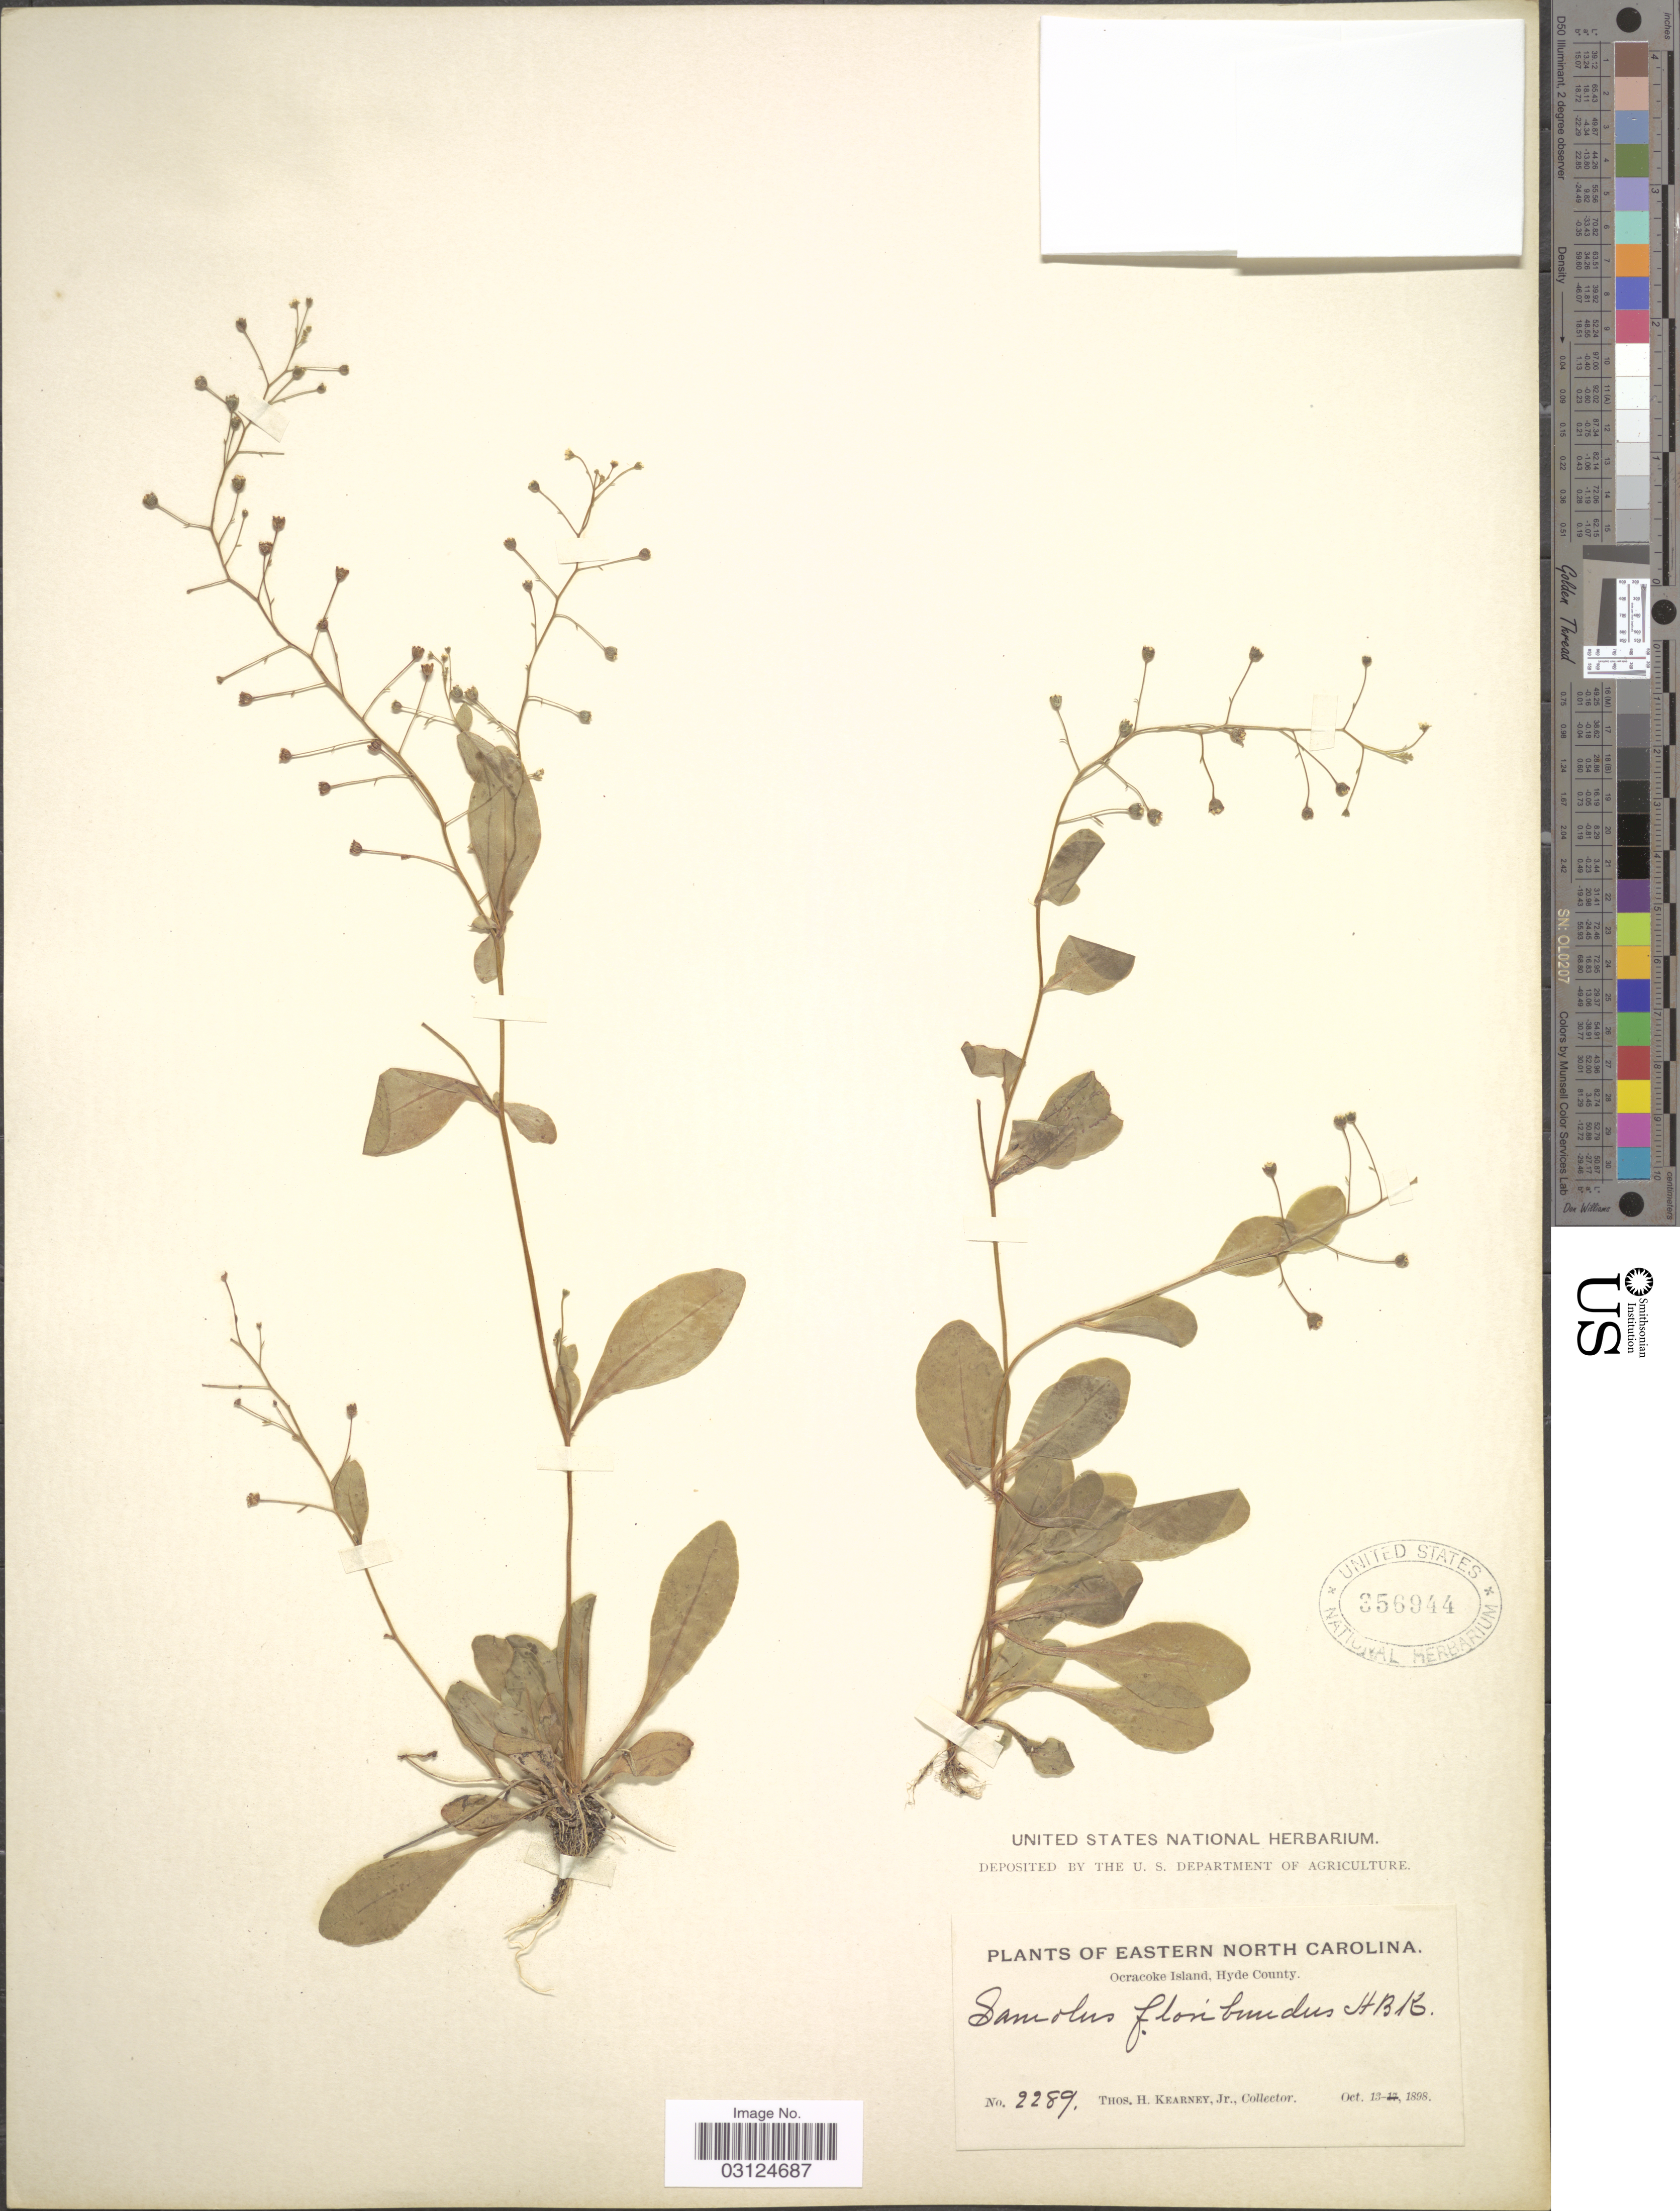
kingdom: Plantae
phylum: Tracheophyta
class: Magnoliopsida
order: Ericales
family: Primulaceae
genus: Samolus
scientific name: Samolus parviflorus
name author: Raf.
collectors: T. H. Kearney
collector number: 2289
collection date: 1898-10-13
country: United States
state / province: North Carolina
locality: Eastern North Carolina. Ocracoke Island, Hyde County.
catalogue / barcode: US 356944